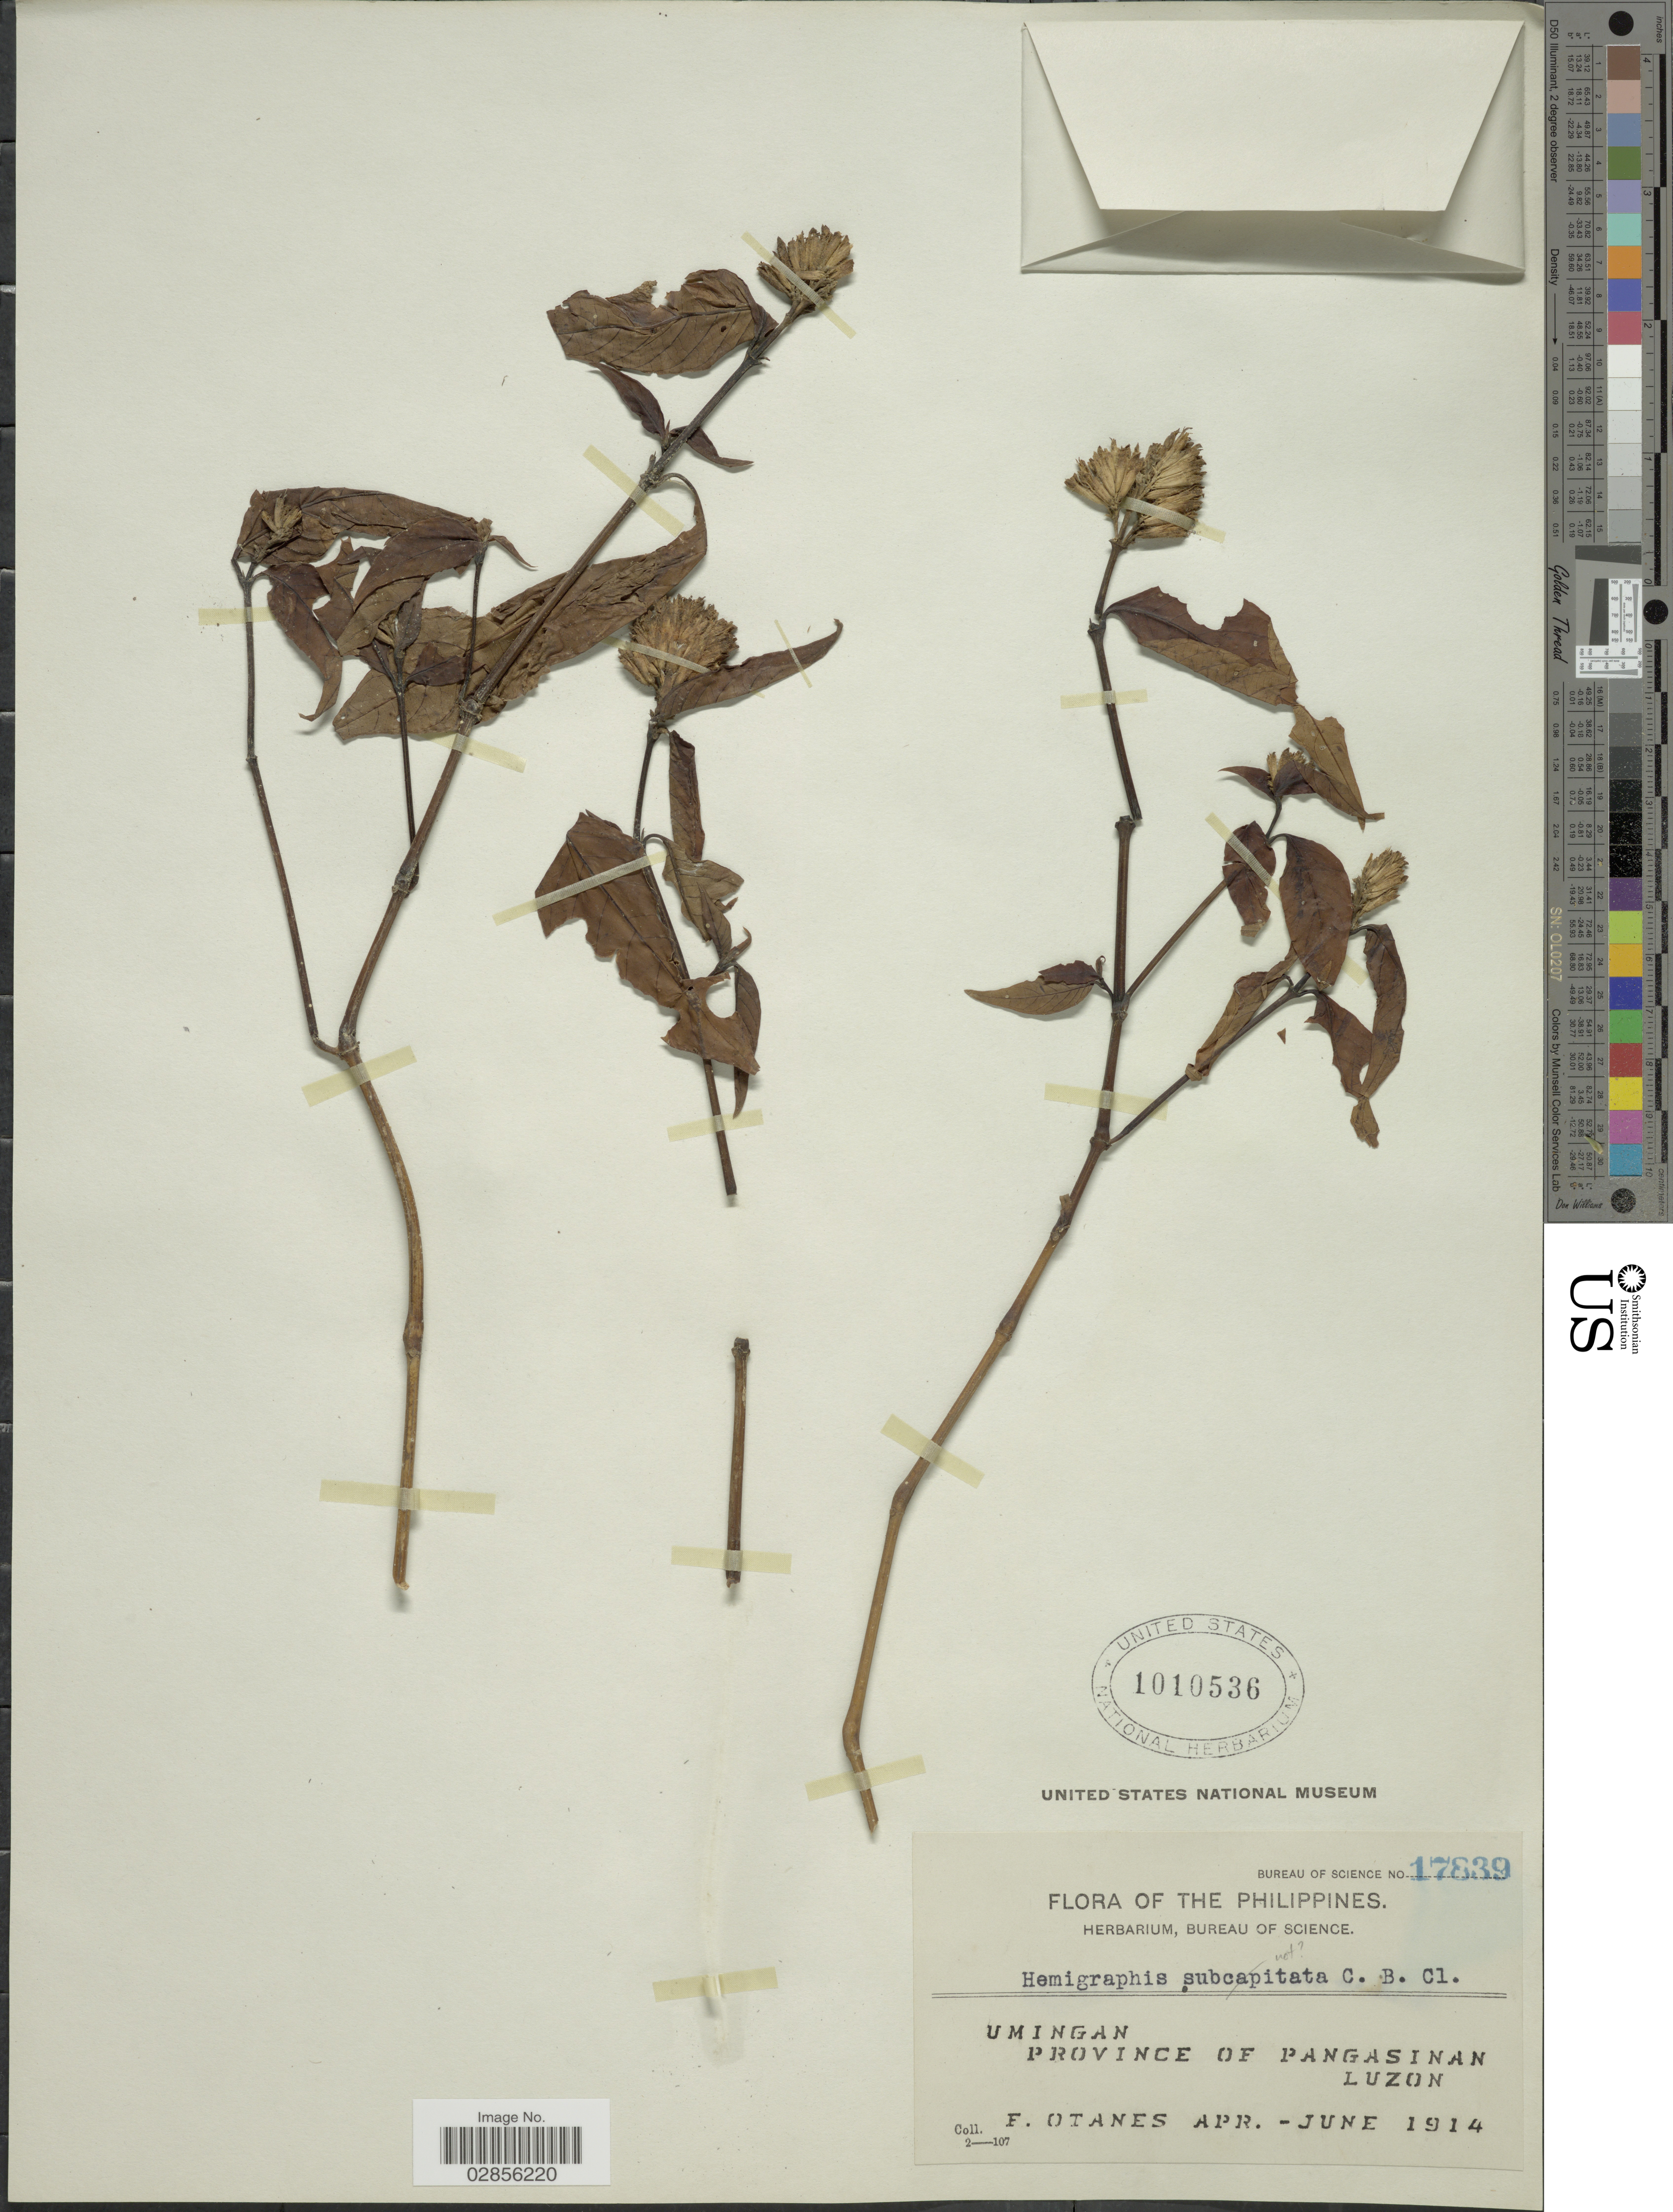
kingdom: Plantae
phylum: Tracheophyta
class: Magnoliopsida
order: Lamiales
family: Acanthaceae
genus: Hemigraphis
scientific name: Hemigraphis sp.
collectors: F. Q. Otanes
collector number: Bureau of Science 17839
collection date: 1914-04/1914-06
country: Philippines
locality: Umingan. Province of Pangasinan, Luzon.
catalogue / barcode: US 1010536